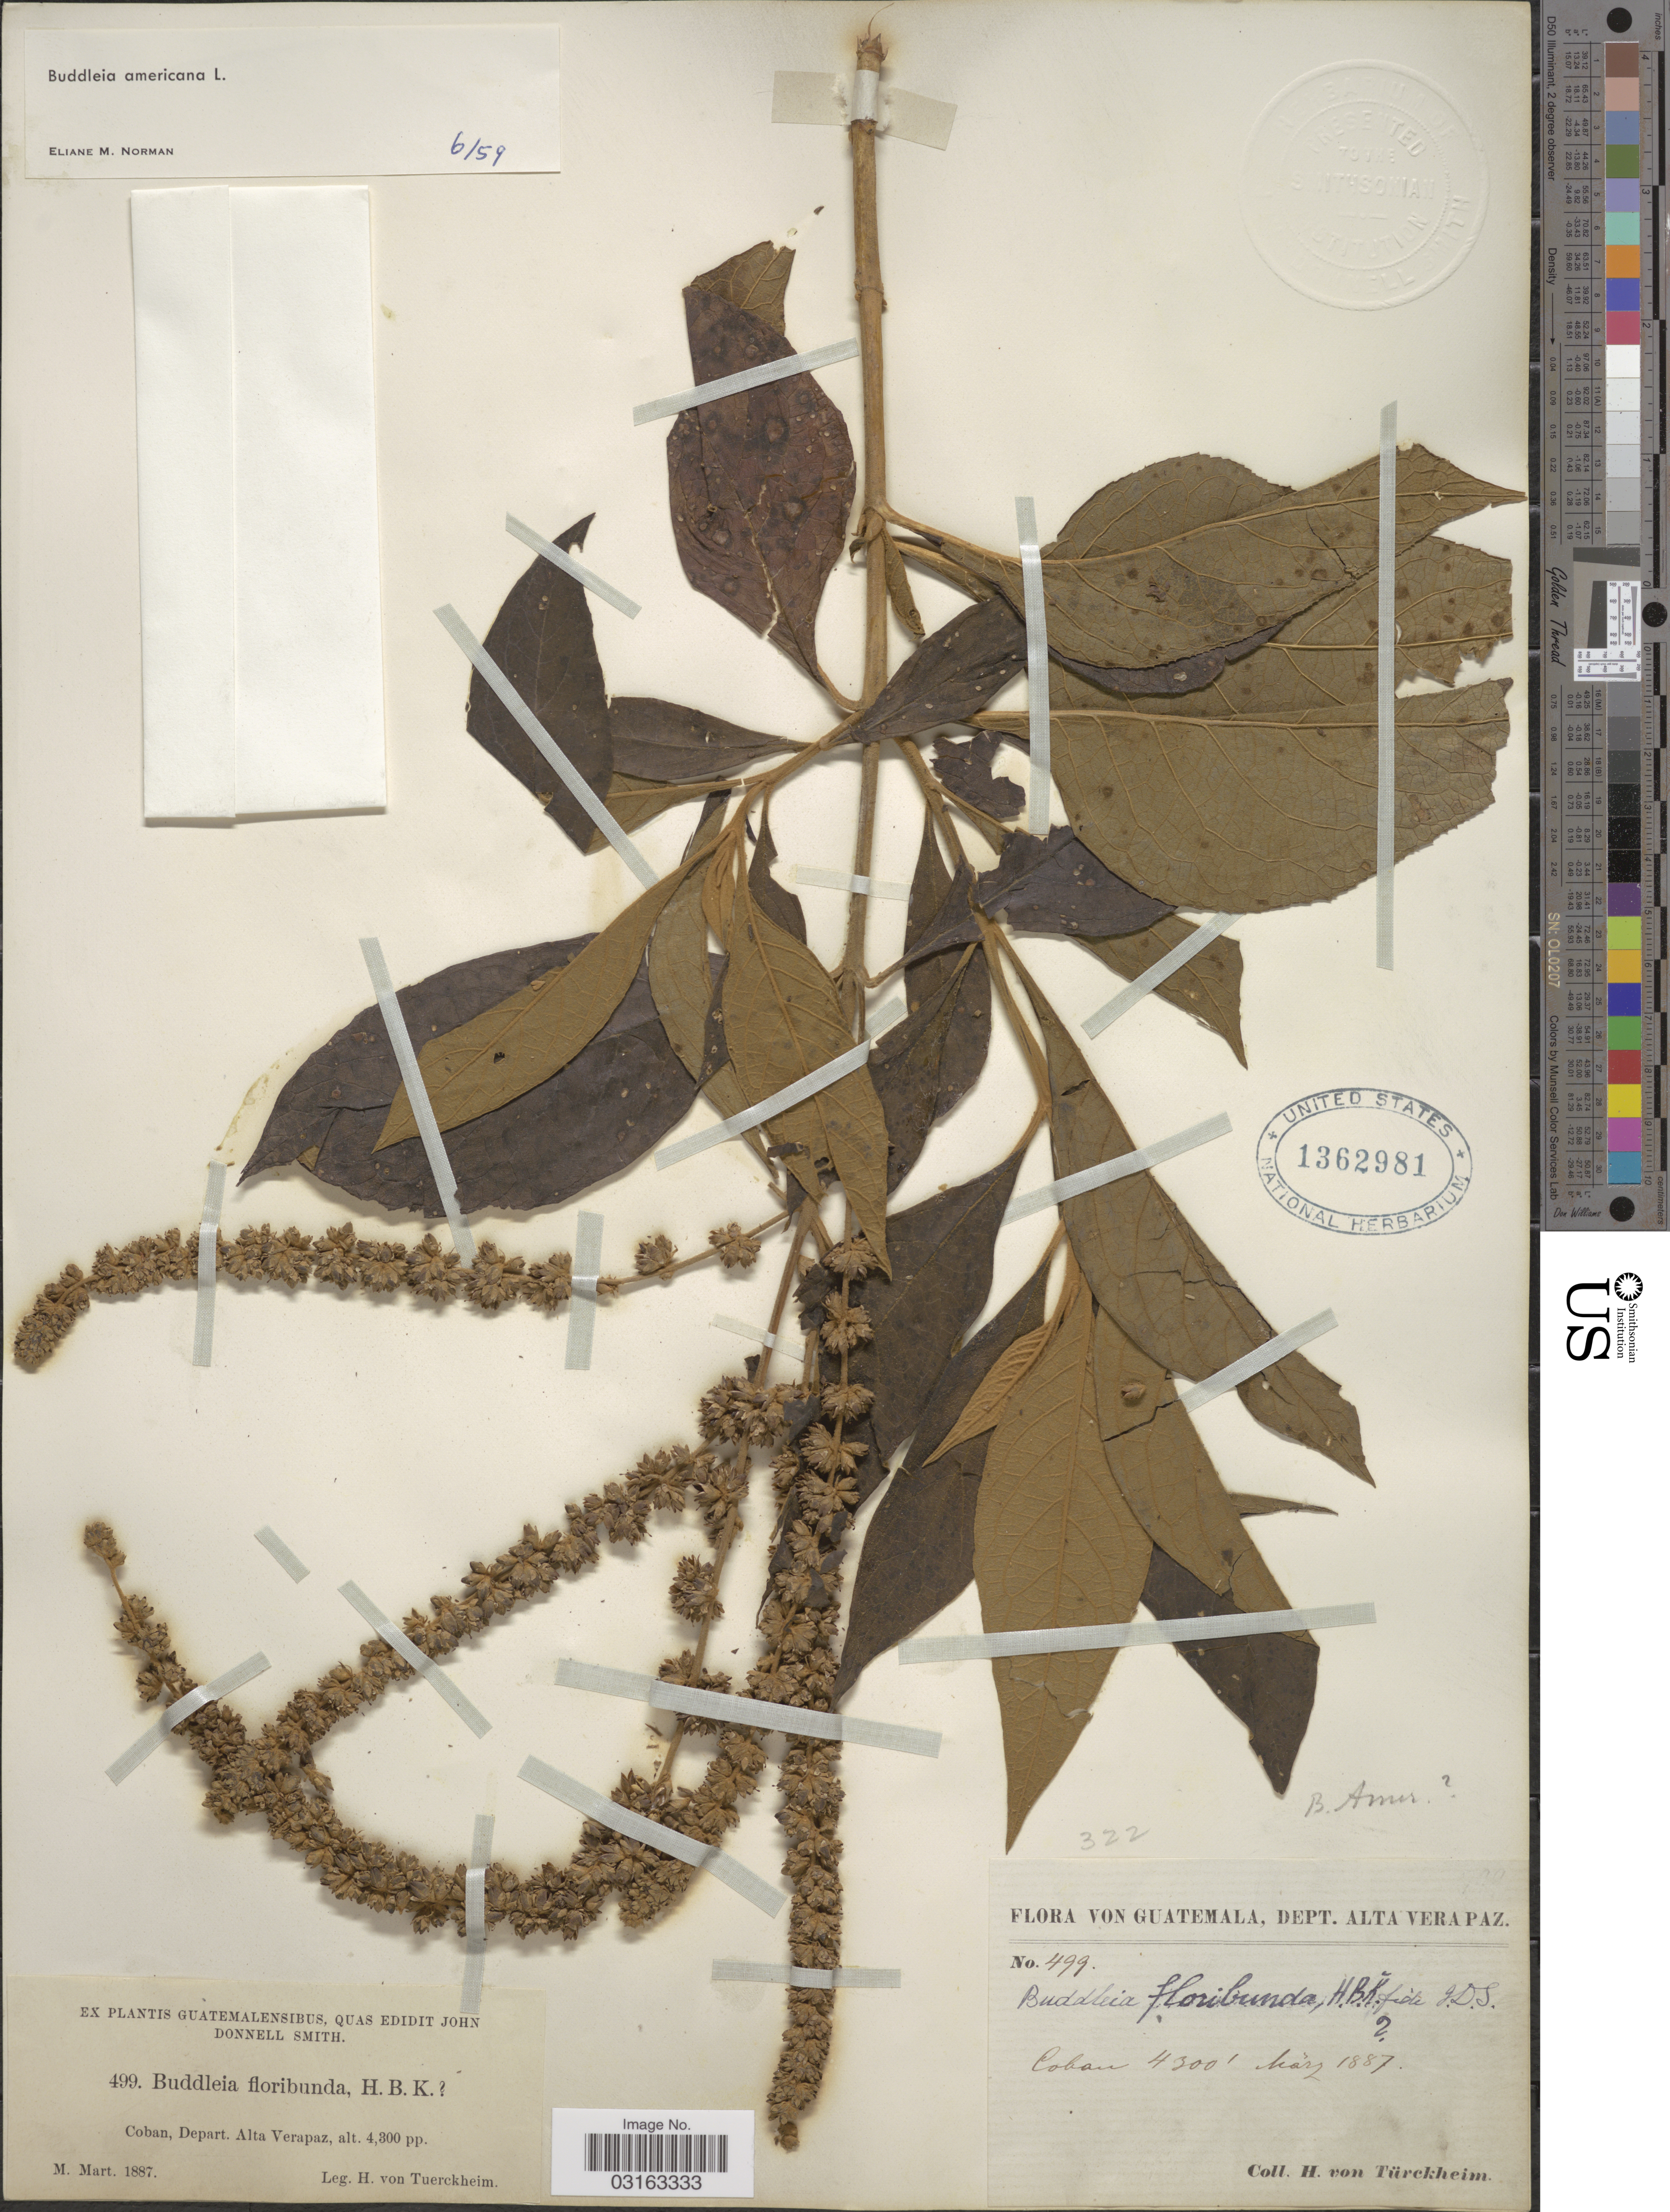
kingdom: Plantae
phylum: Tracheophyta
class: Magnoliopsida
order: Lamiales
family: Scrophulariaceae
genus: Buddleja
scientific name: Buddleja americana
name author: L.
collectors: H. von Tuerckheim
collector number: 499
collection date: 1887-03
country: Guatemala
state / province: Alta Verapaz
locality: Coban, Depart. Alta Verapaz.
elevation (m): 1311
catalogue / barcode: US 1362981